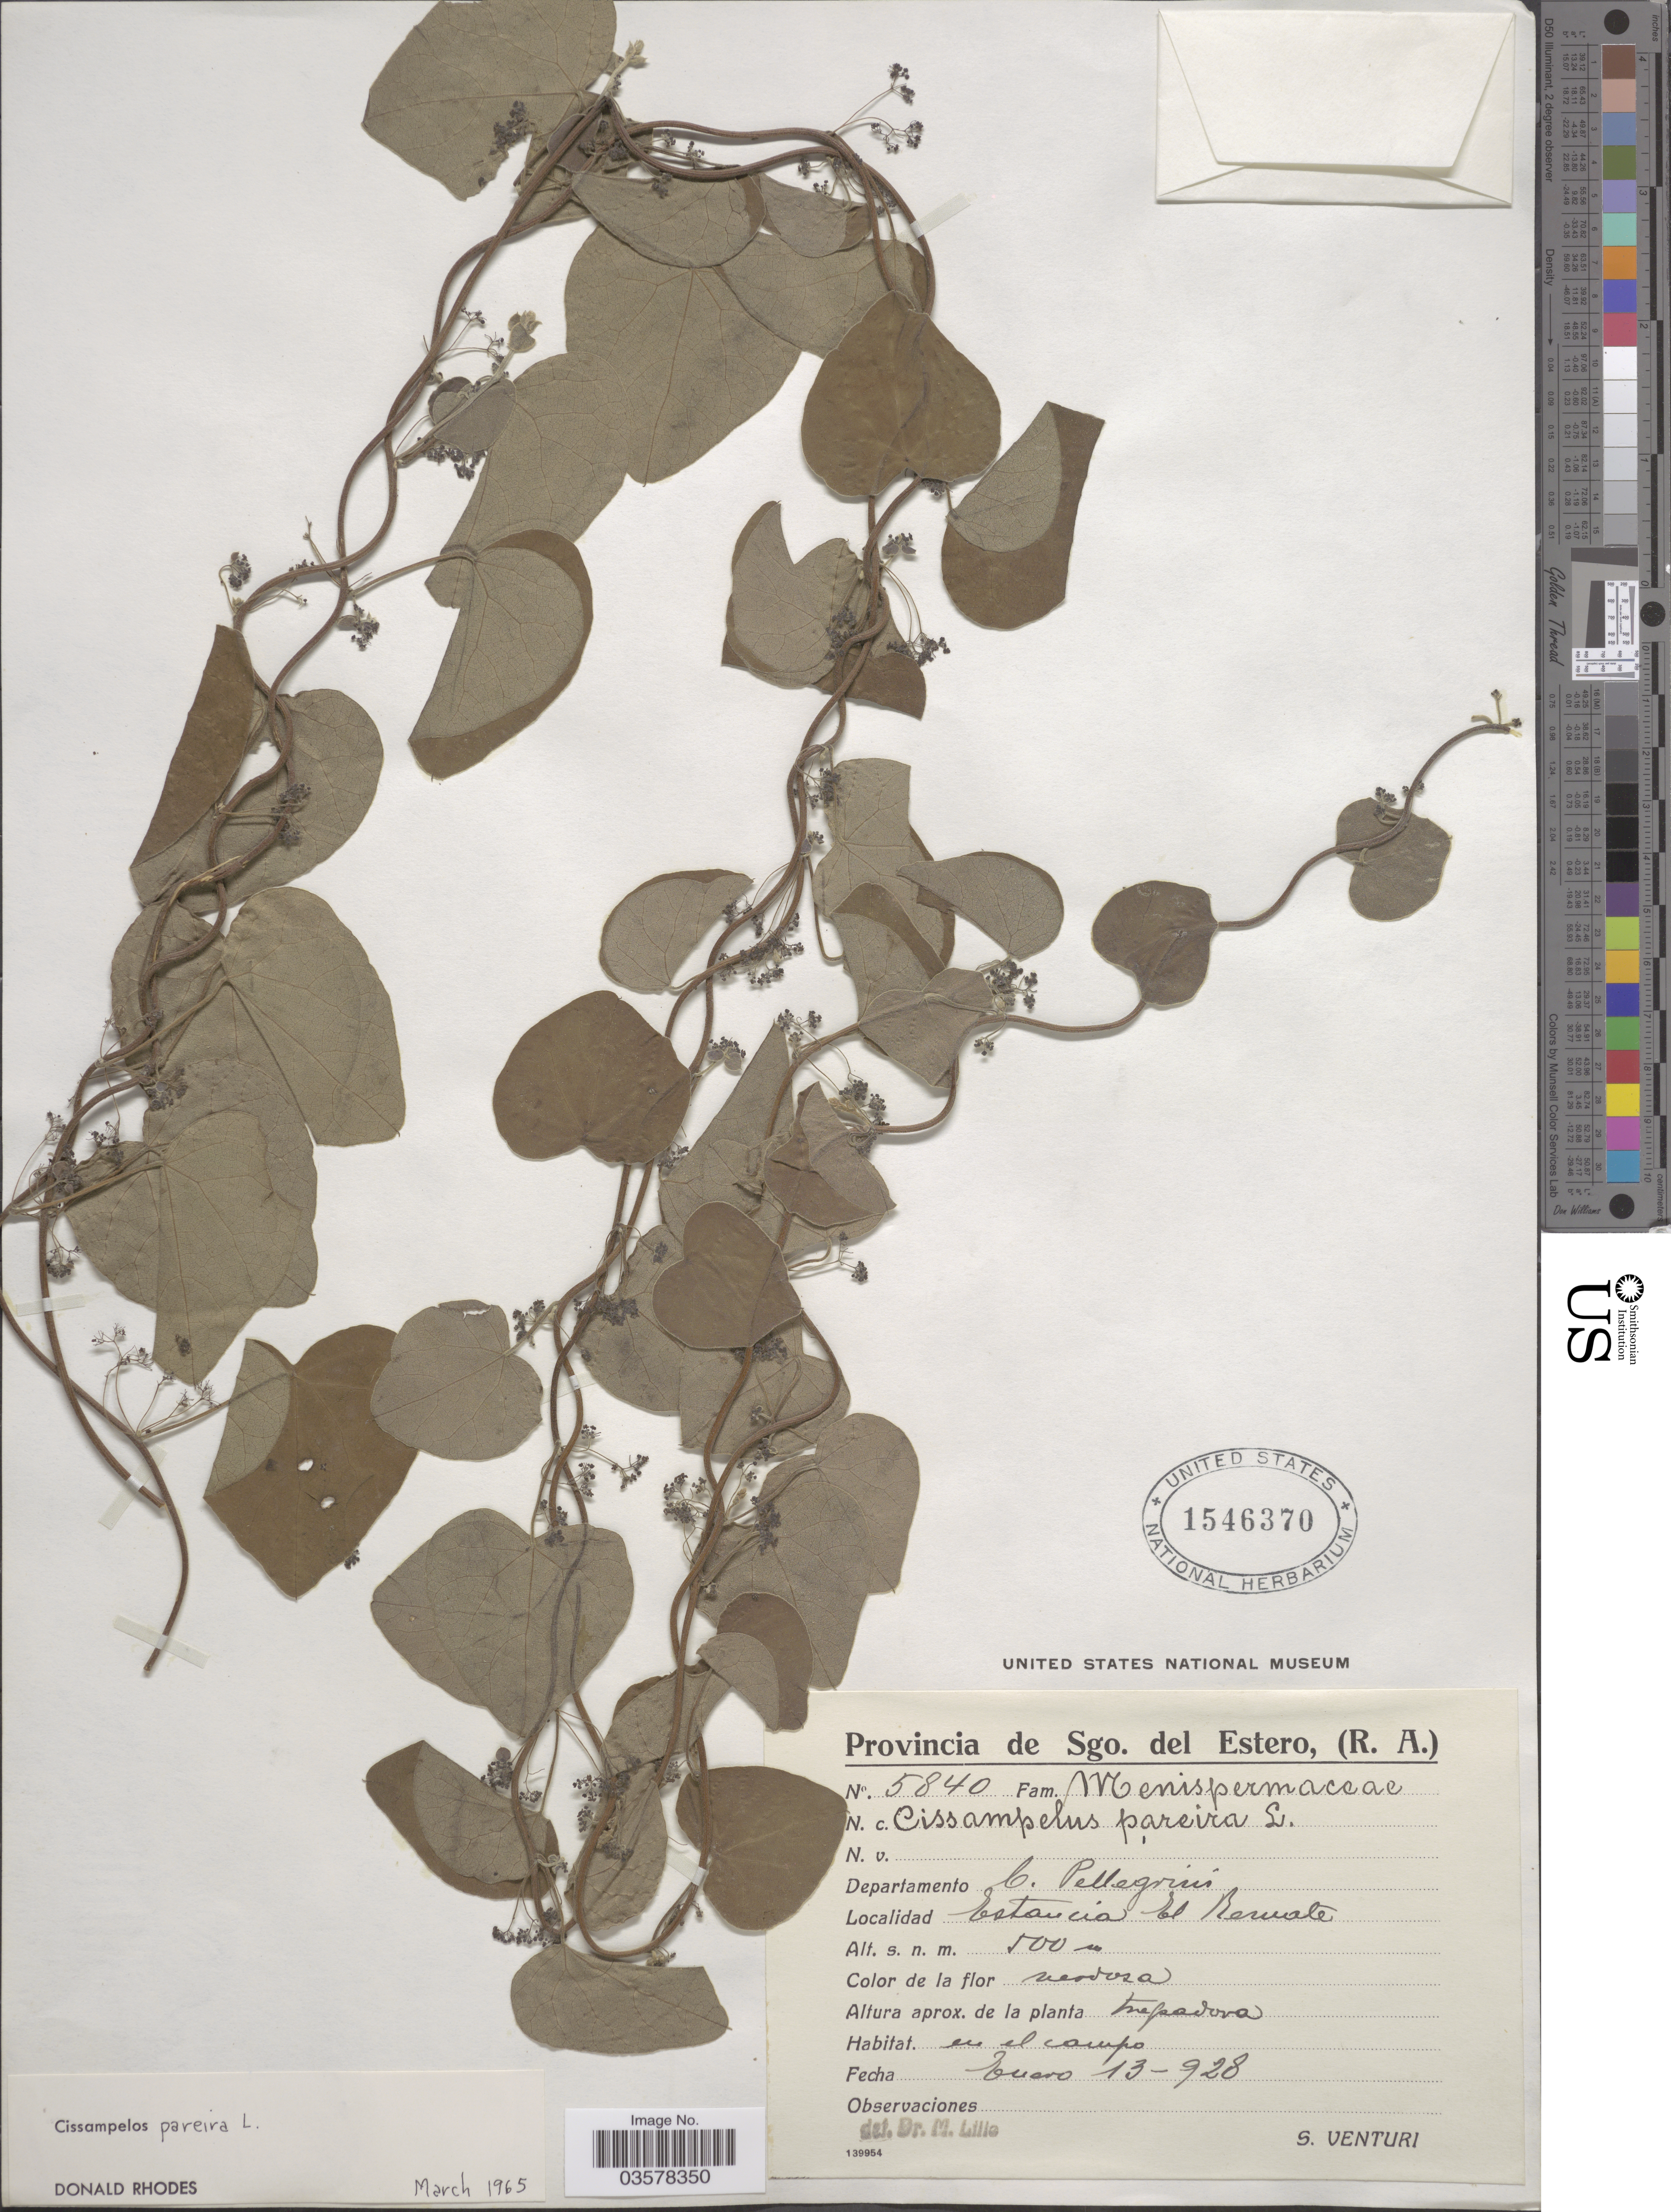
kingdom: Plantae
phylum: Tracheophyta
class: Magnoliopsida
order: Ranunculales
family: Menispermaceae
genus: Cissampelos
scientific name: Cissampelos pareira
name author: L.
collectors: S. Venturi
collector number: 5840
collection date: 1928-01-13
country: Argentina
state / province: Santiago del Estero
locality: Departamento C. Pellegrím. Estancia El Remate.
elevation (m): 500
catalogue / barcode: US 1546370